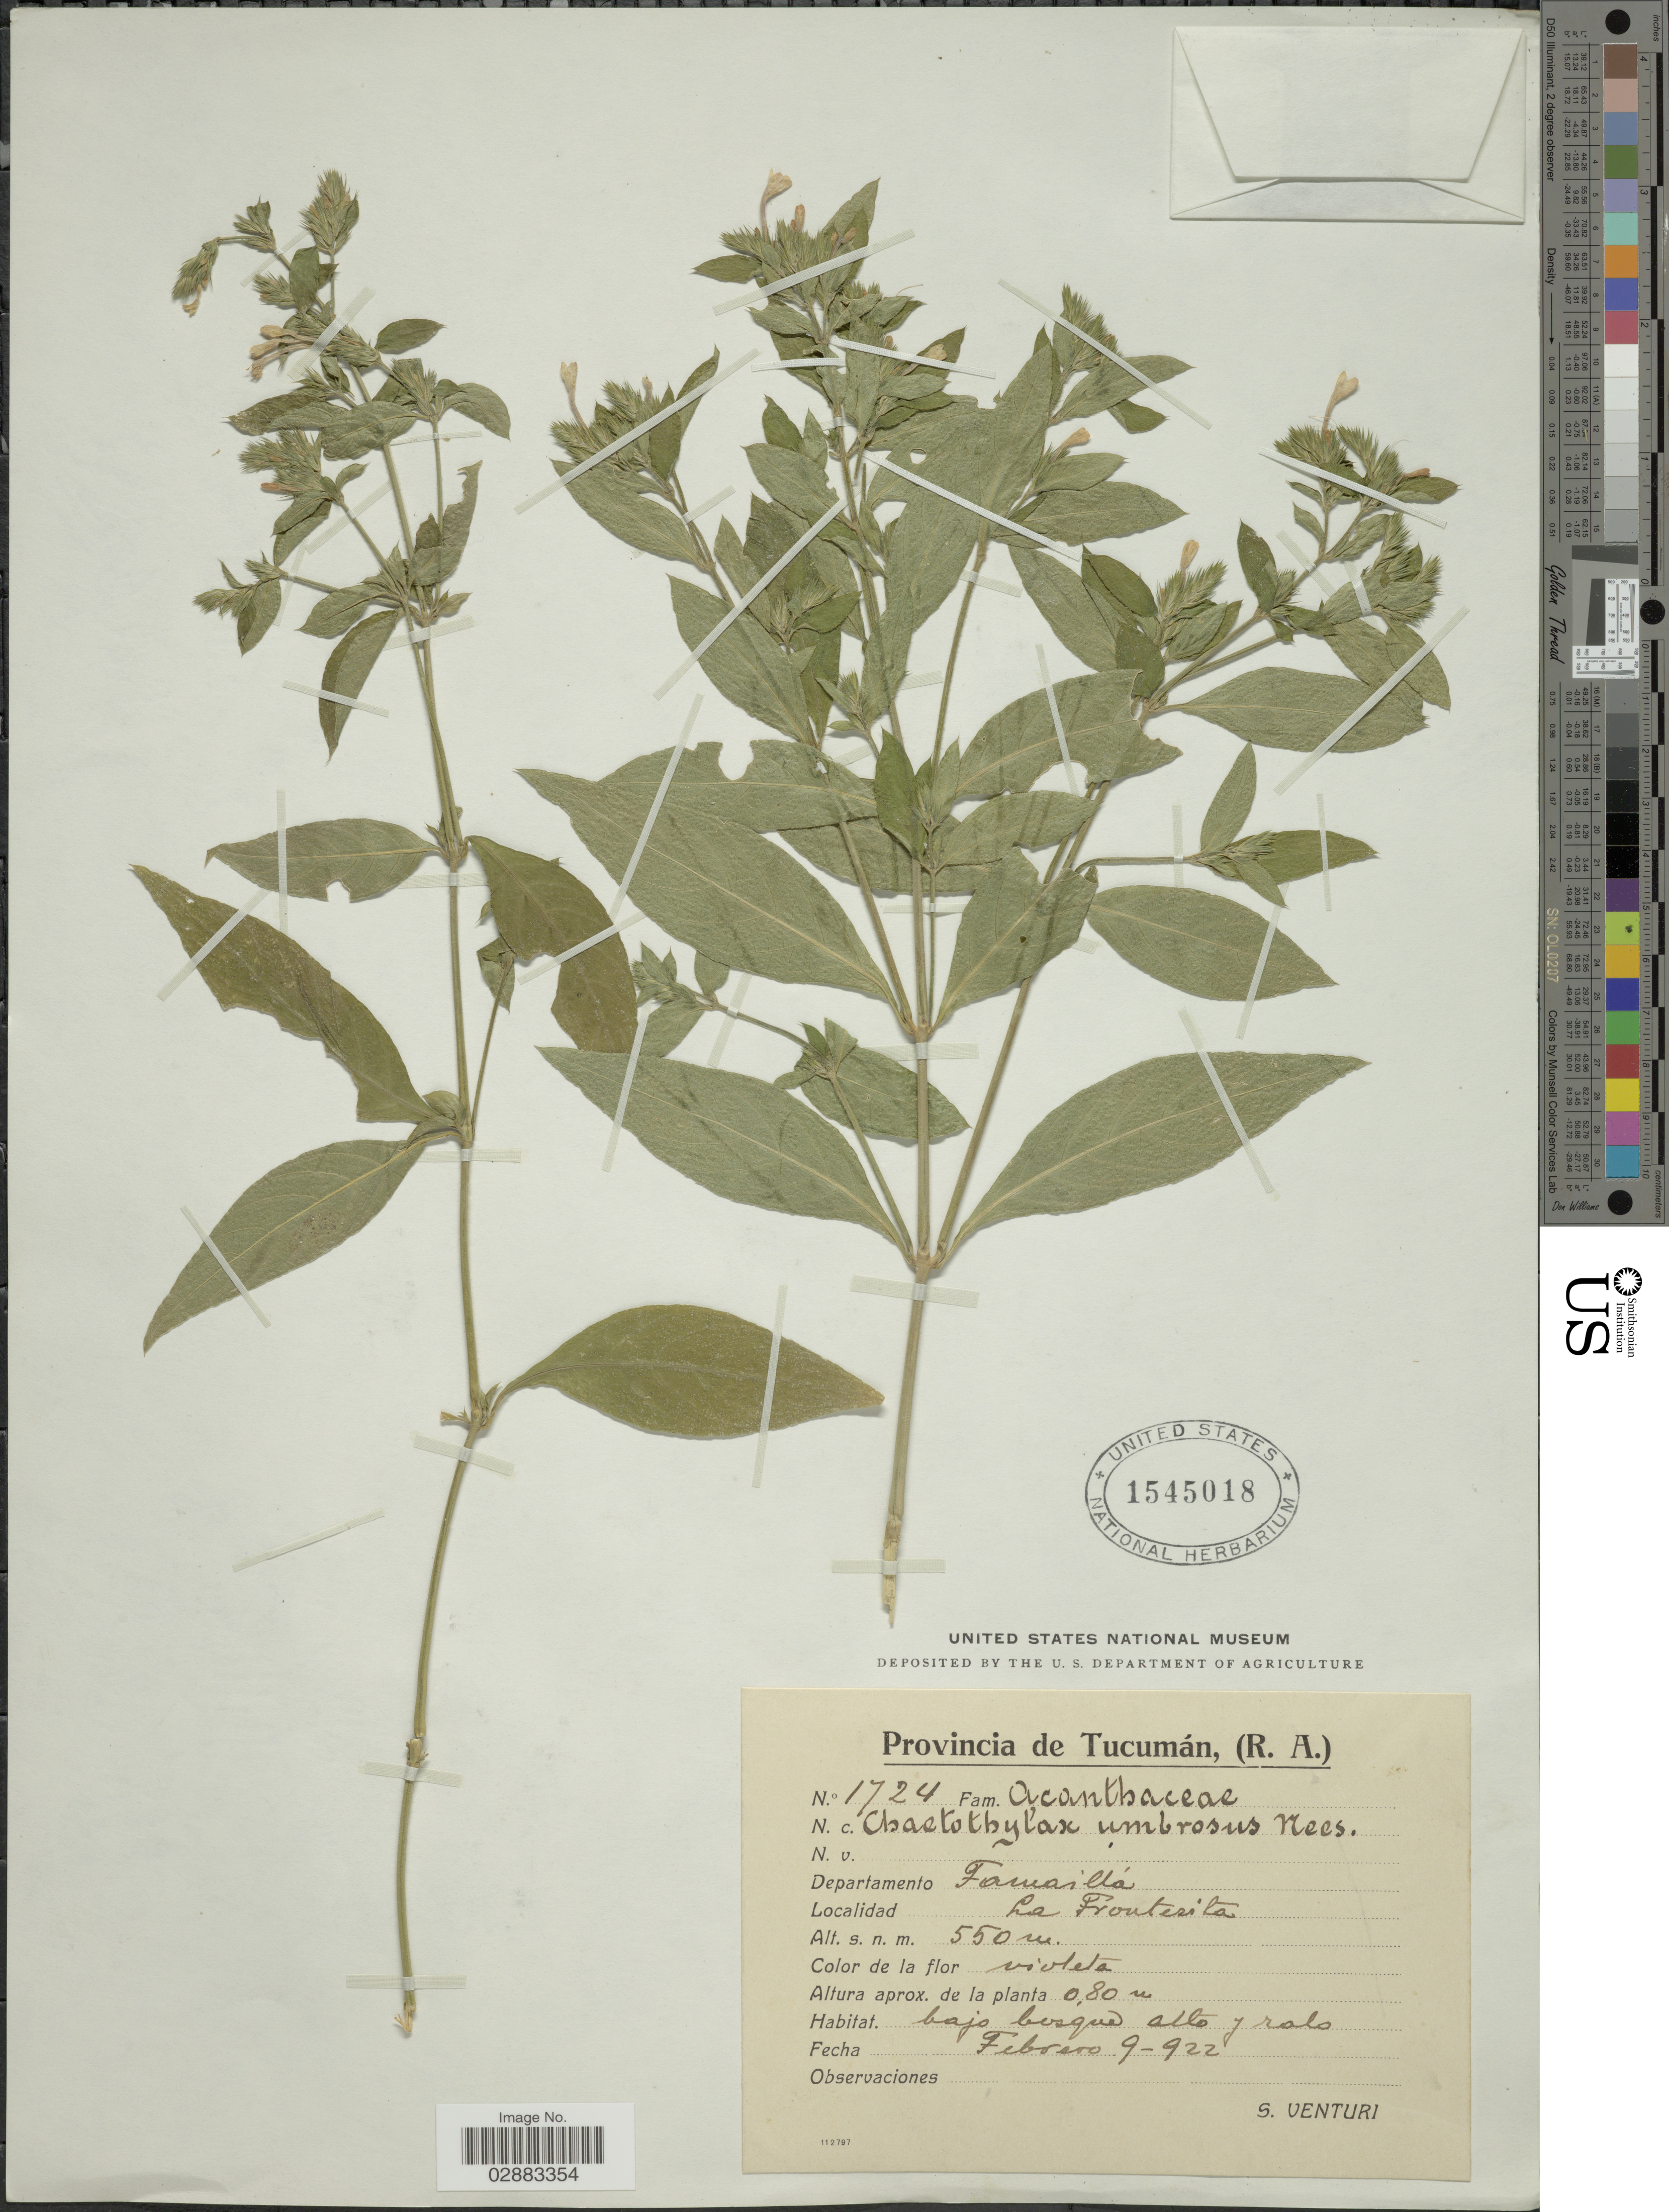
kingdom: Plantae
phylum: Tracheophyta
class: Magnoliopsida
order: Lamiales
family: Acanthaceae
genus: Justicia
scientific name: Justicia goudotii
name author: V.A.W. Graham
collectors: S. Venturi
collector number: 1724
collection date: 1922-02-09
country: Argentina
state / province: Tucuman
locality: Provincia de Tucumán, (R.A.). Departamento Famaillá. La Frontesita.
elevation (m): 550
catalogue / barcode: US 1545018